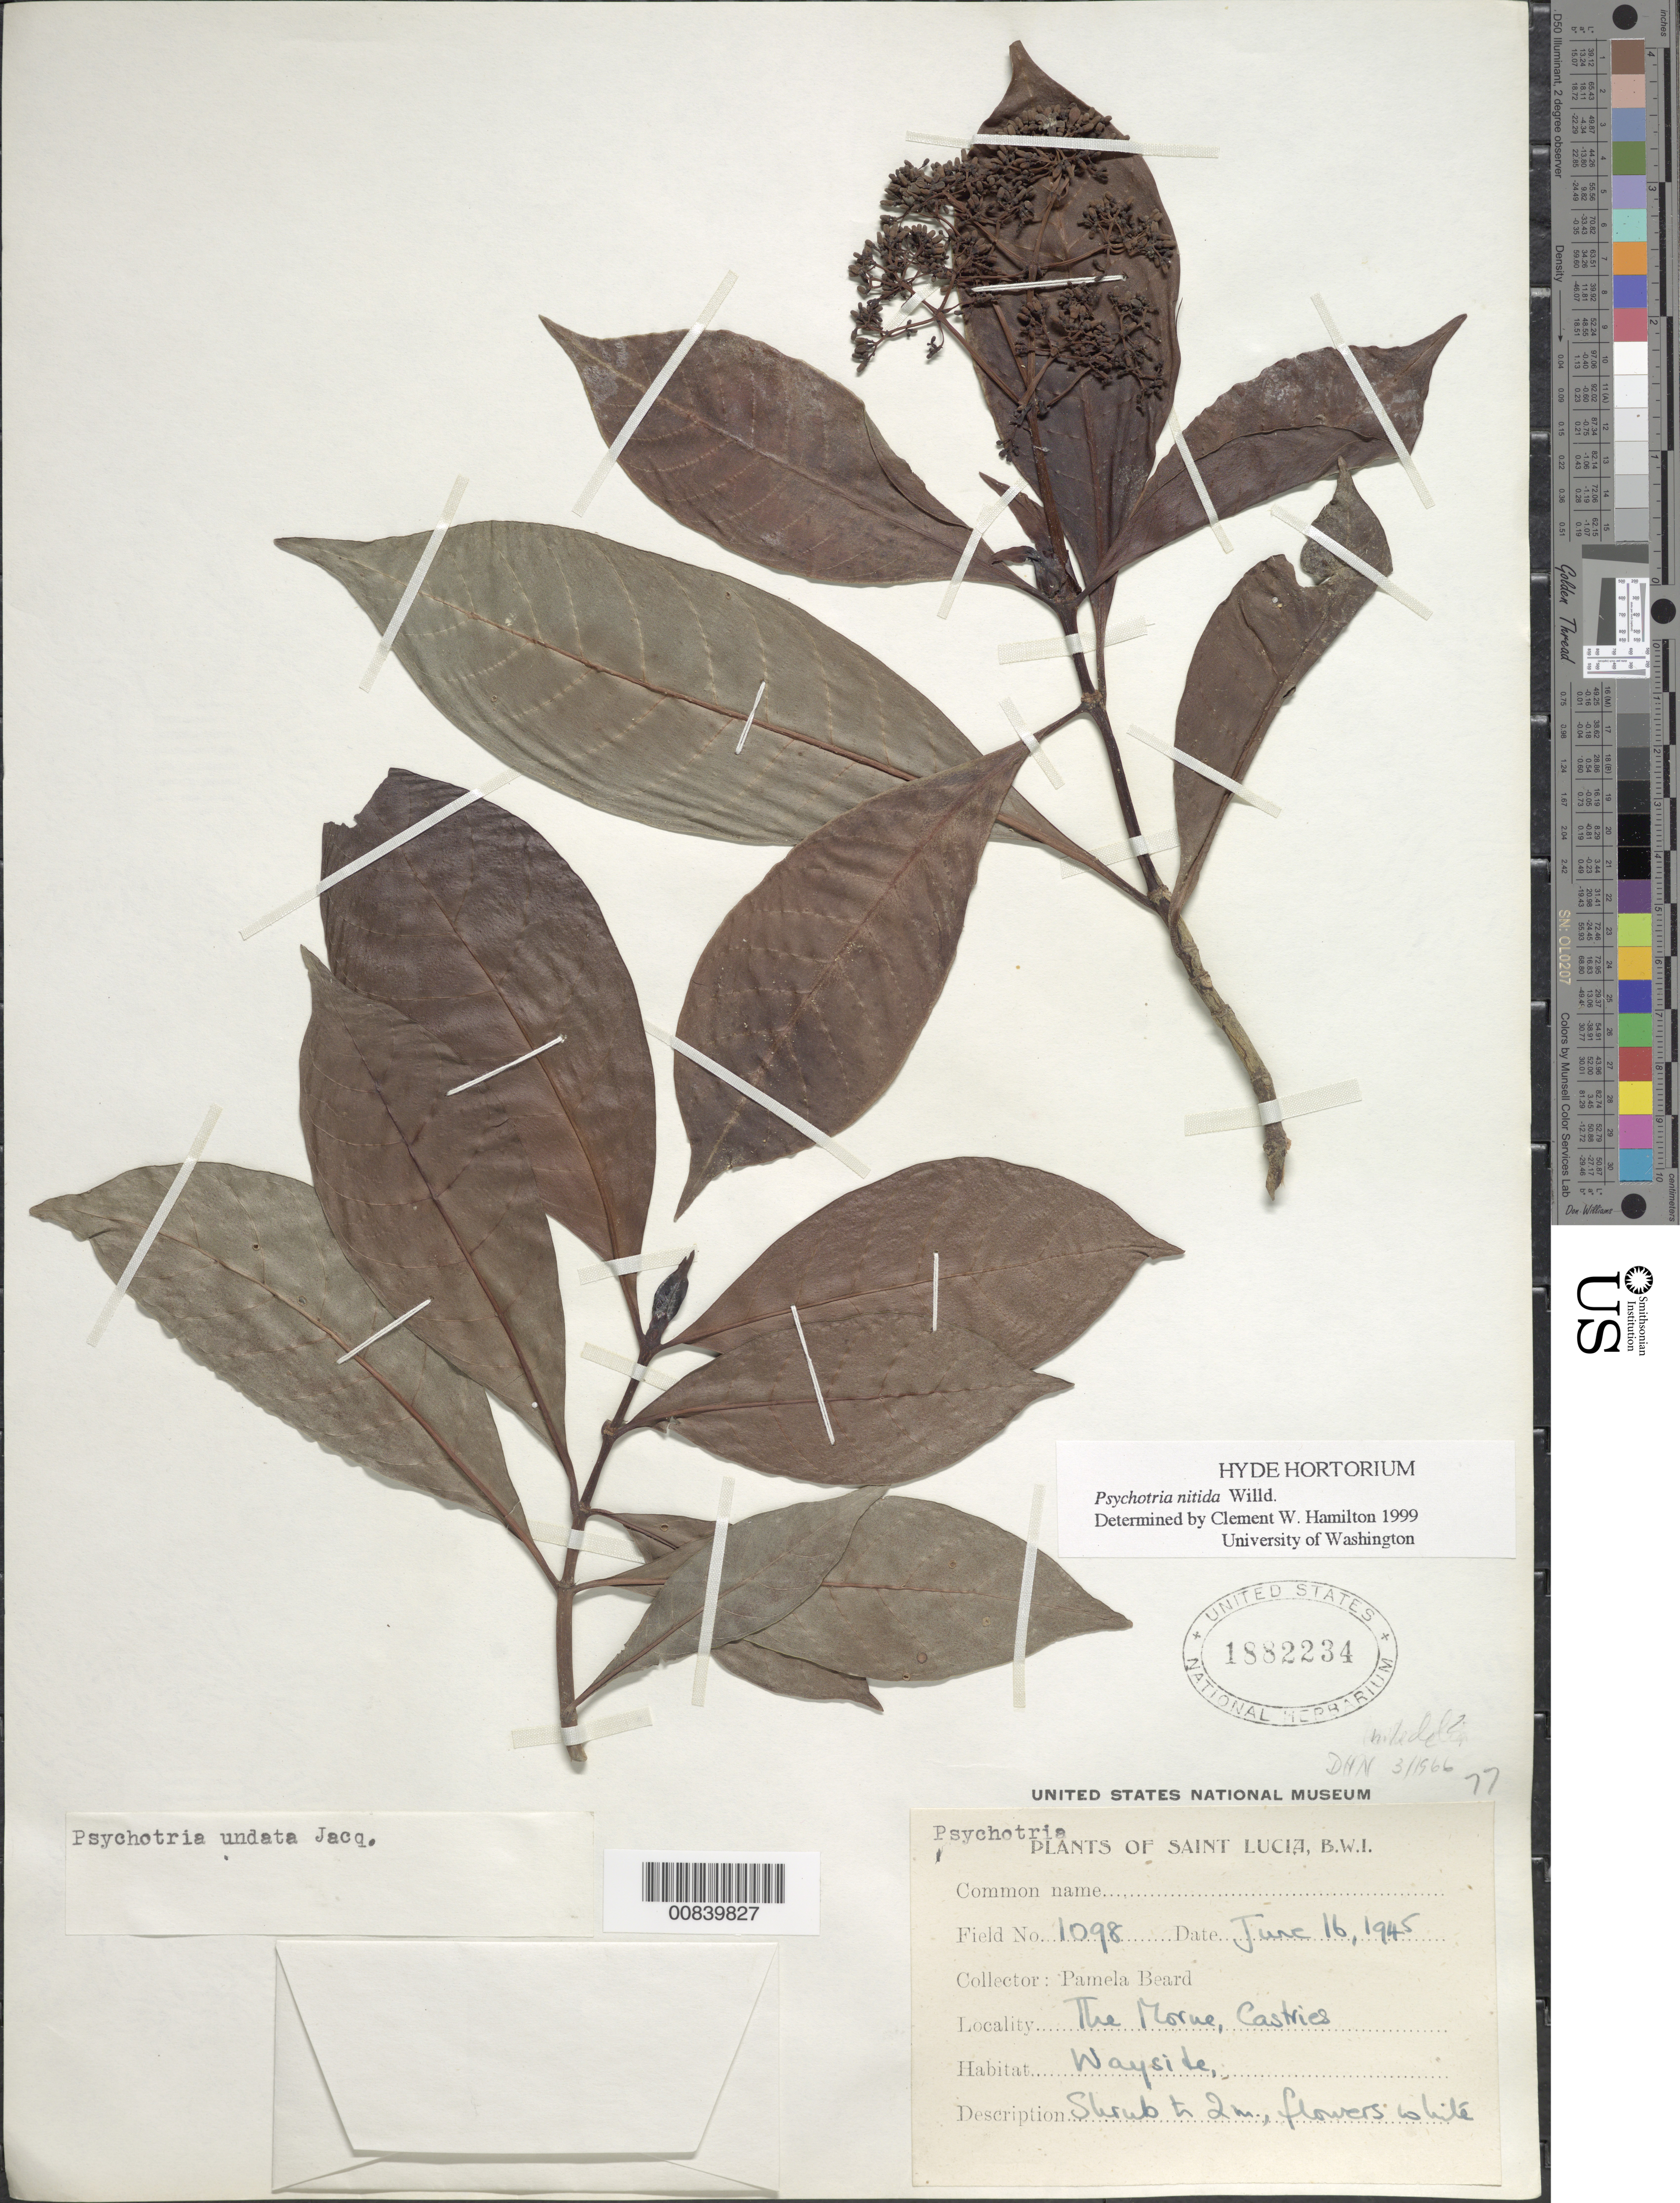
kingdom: Plantae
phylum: Tracheophyta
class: Magnoliopsida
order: Gentianales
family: Rubiaceae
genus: Psychotria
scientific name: Psychotria mapourioides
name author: DC.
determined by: Hamilton, C. W.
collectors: J. Beard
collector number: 1098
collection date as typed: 16 Jun 1945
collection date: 1945-06-16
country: St. Lucia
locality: The Morne, Castries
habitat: Wayside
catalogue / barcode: US 1882234